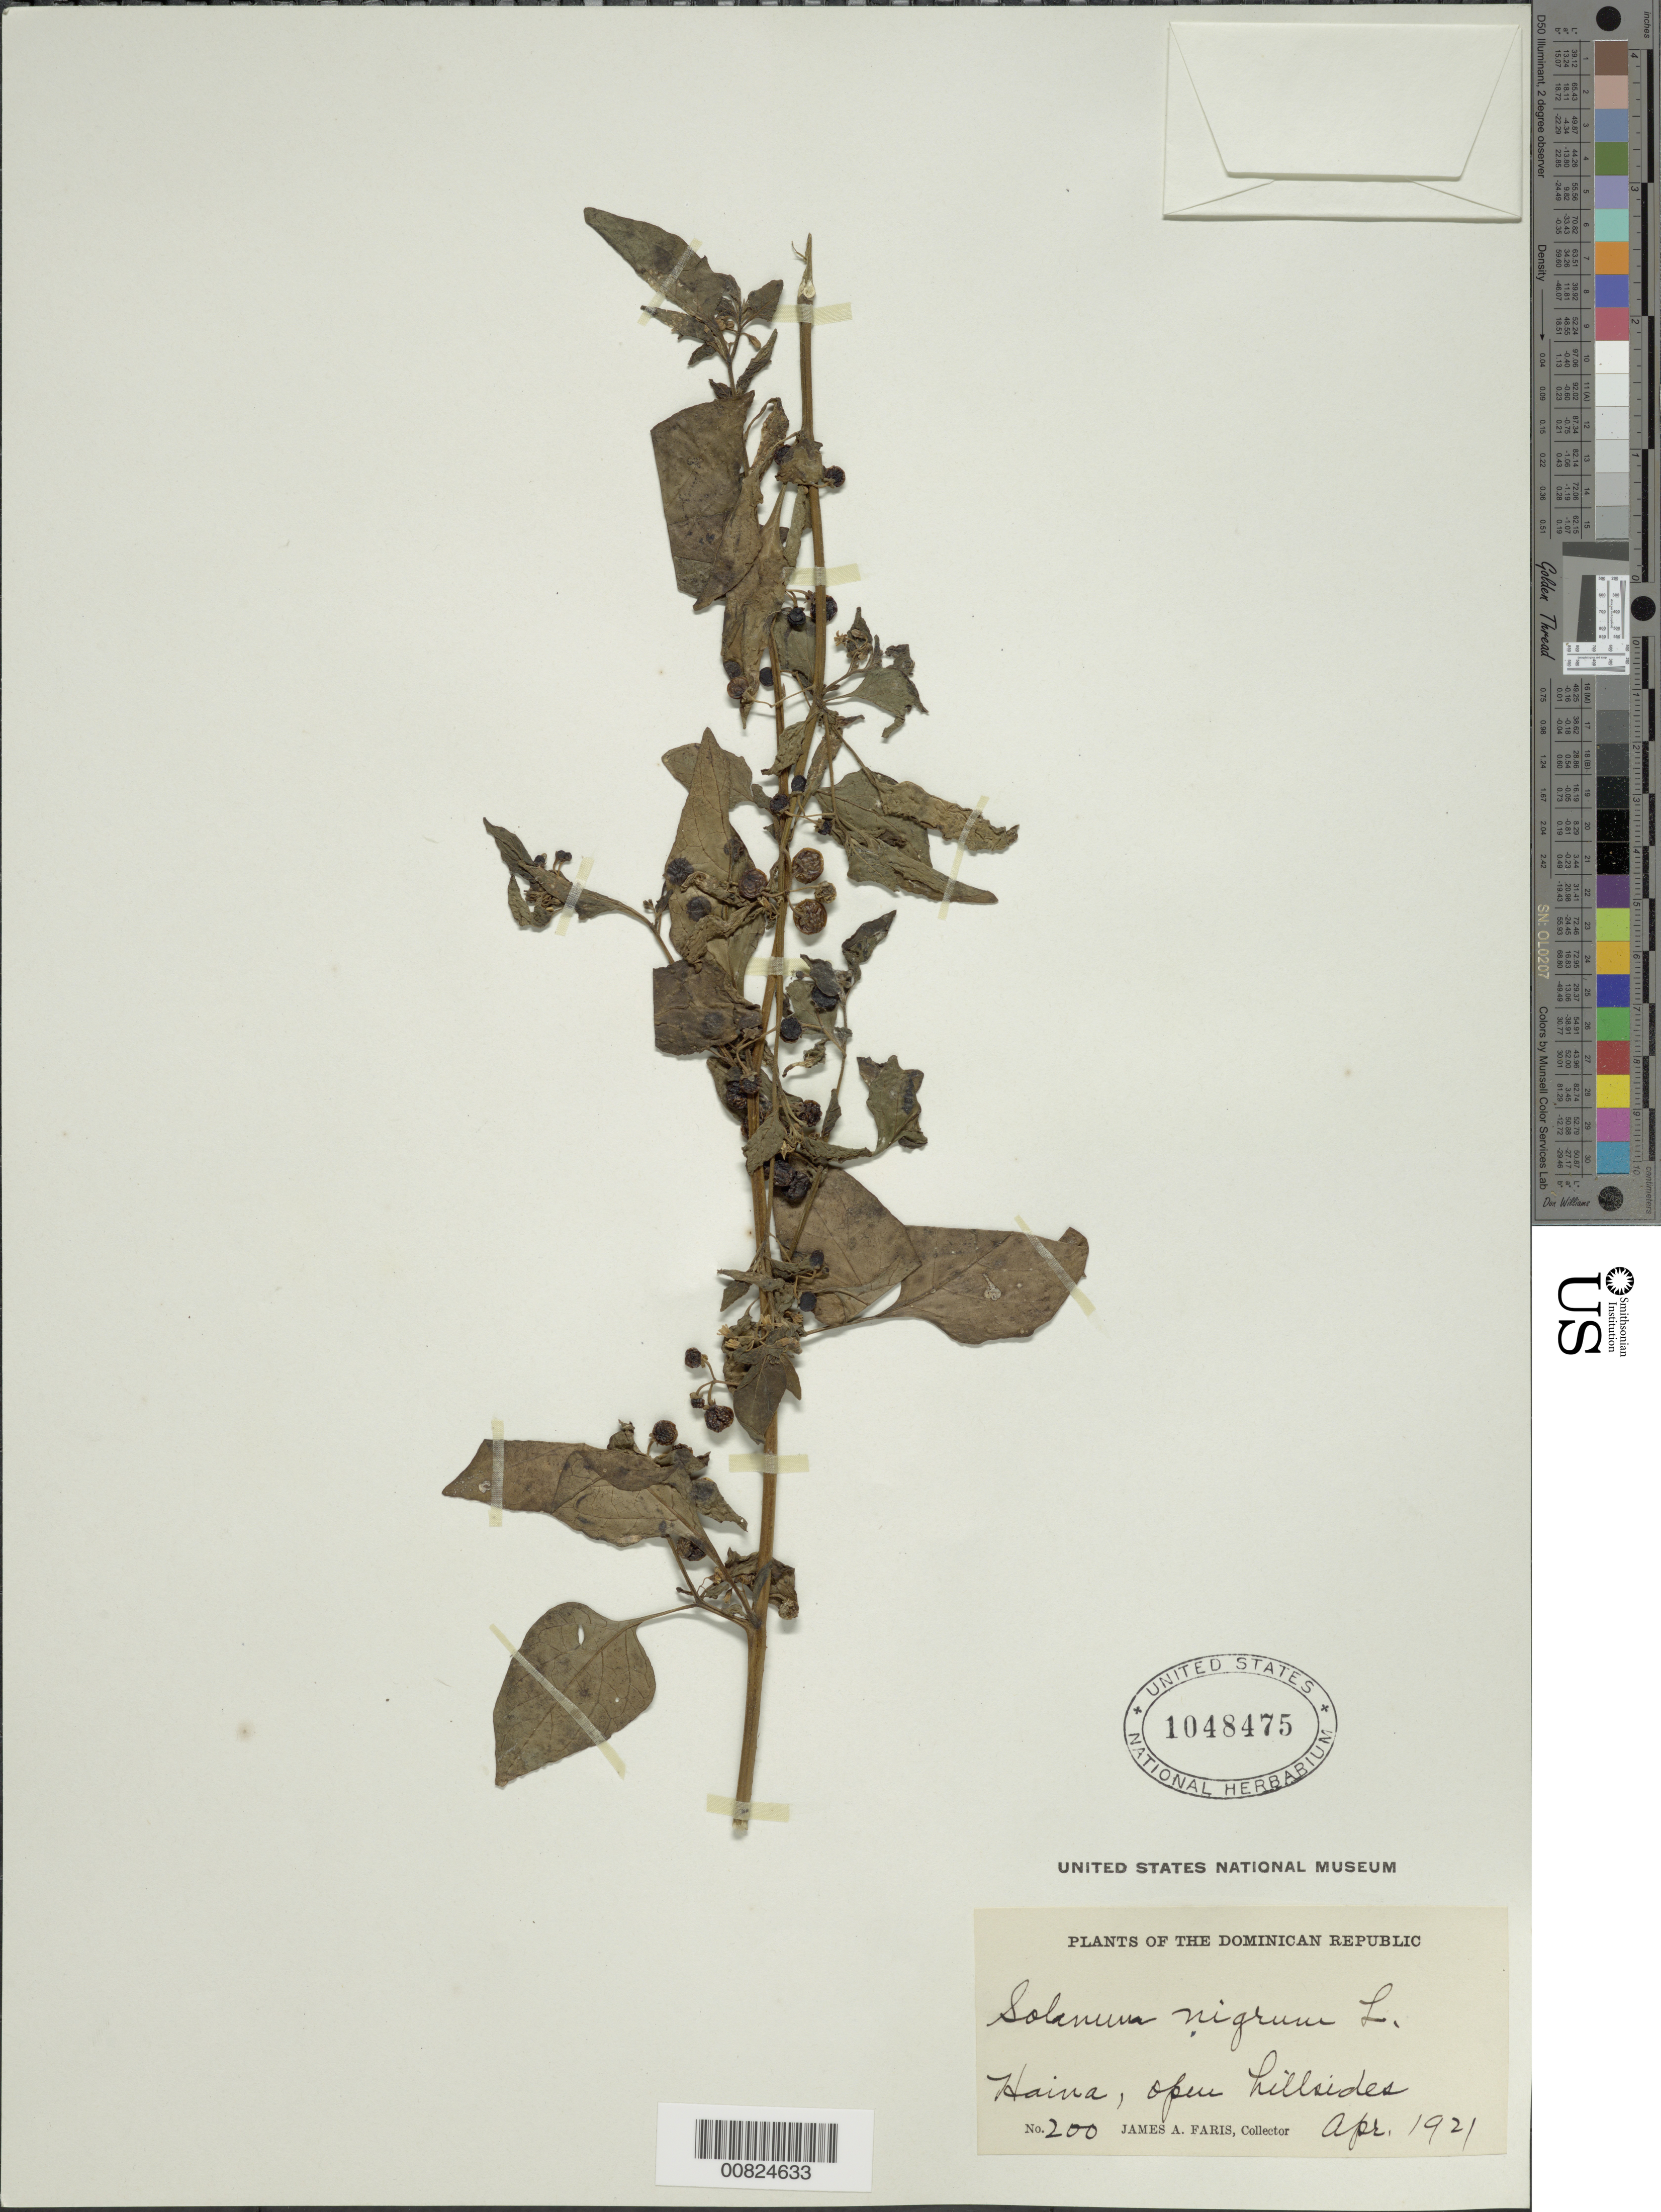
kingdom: Plantae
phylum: Tracheophyta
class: Magnoliopsida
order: Solanales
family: Solanaceae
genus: Solanum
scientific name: Solanum nigrum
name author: L.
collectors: J. Faris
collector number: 200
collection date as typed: Apr 1921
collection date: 1921-04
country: Dominican Republic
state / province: San Cristóbal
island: Hispaniola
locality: Haina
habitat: Open hillsides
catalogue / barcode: US 1048475